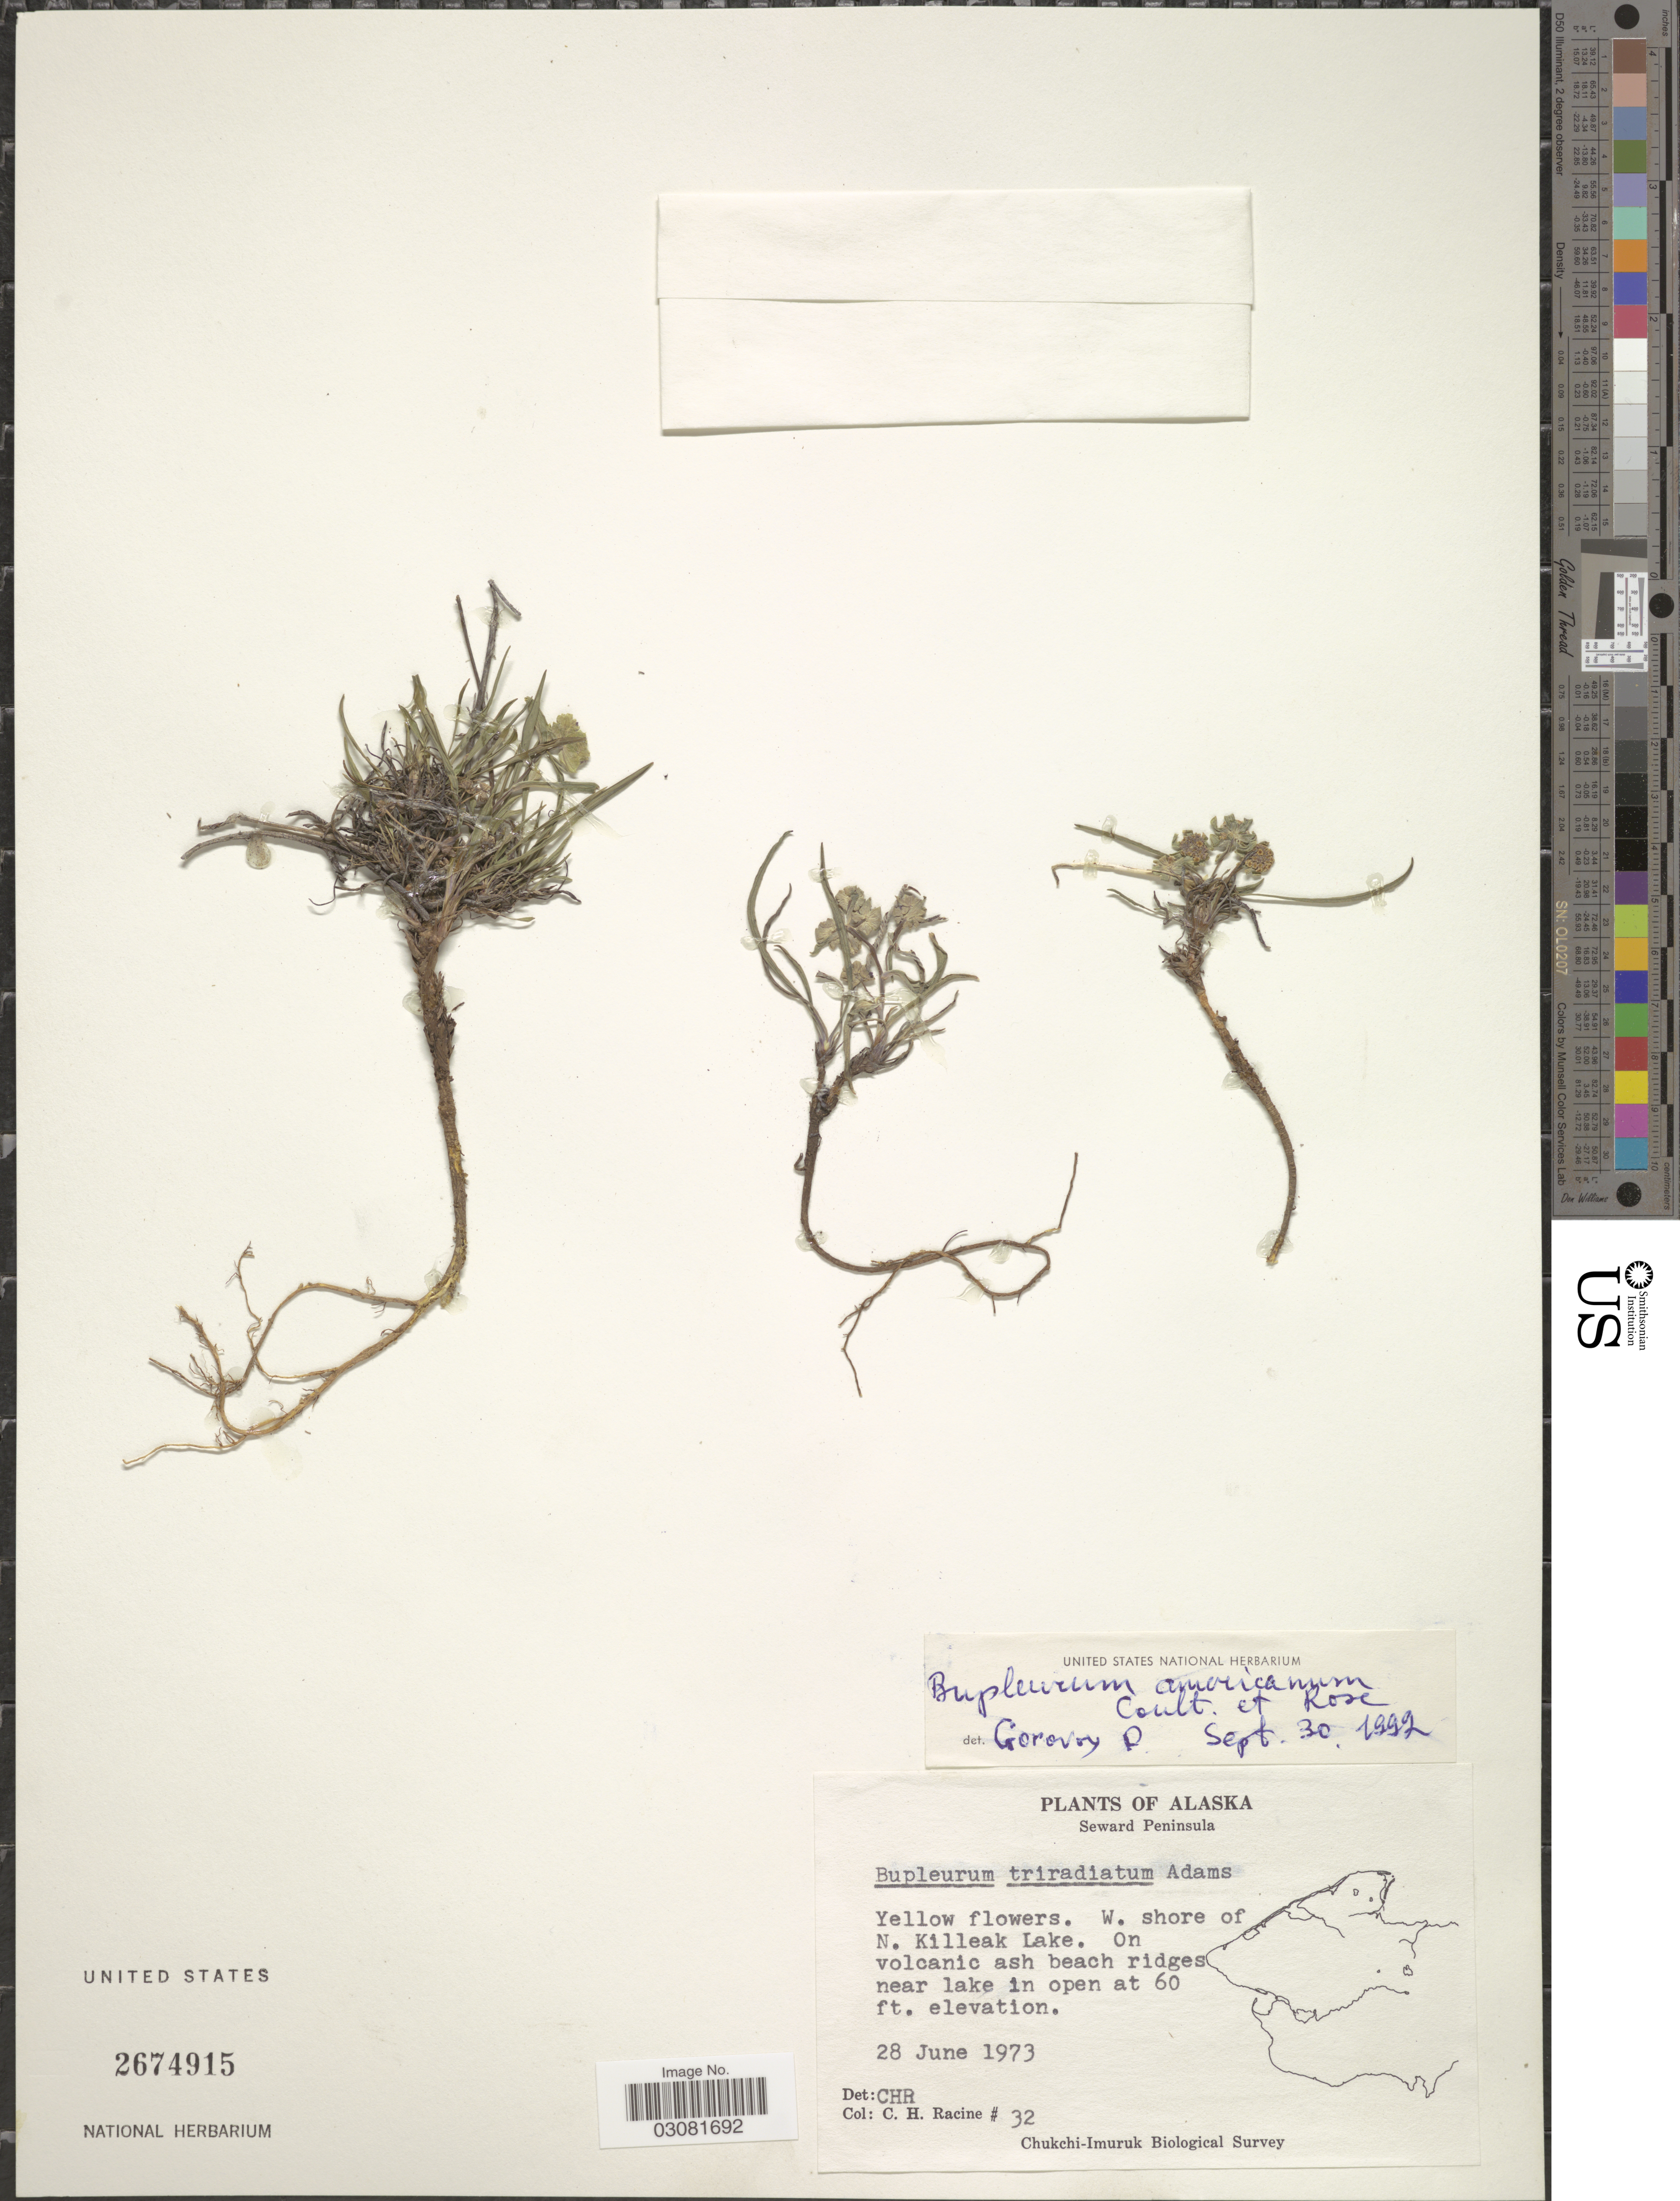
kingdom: Plantae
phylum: Tracheophyta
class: Magnoliopsida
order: Apiales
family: Apiaceae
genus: Bupleurum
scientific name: Bupleurum triradiatum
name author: Hoffm. ex Adams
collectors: C. Racine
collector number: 32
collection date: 1973-06-28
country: United States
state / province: Alaska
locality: W. shore of N. Killeak Lake.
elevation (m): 18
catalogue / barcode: US 2674915